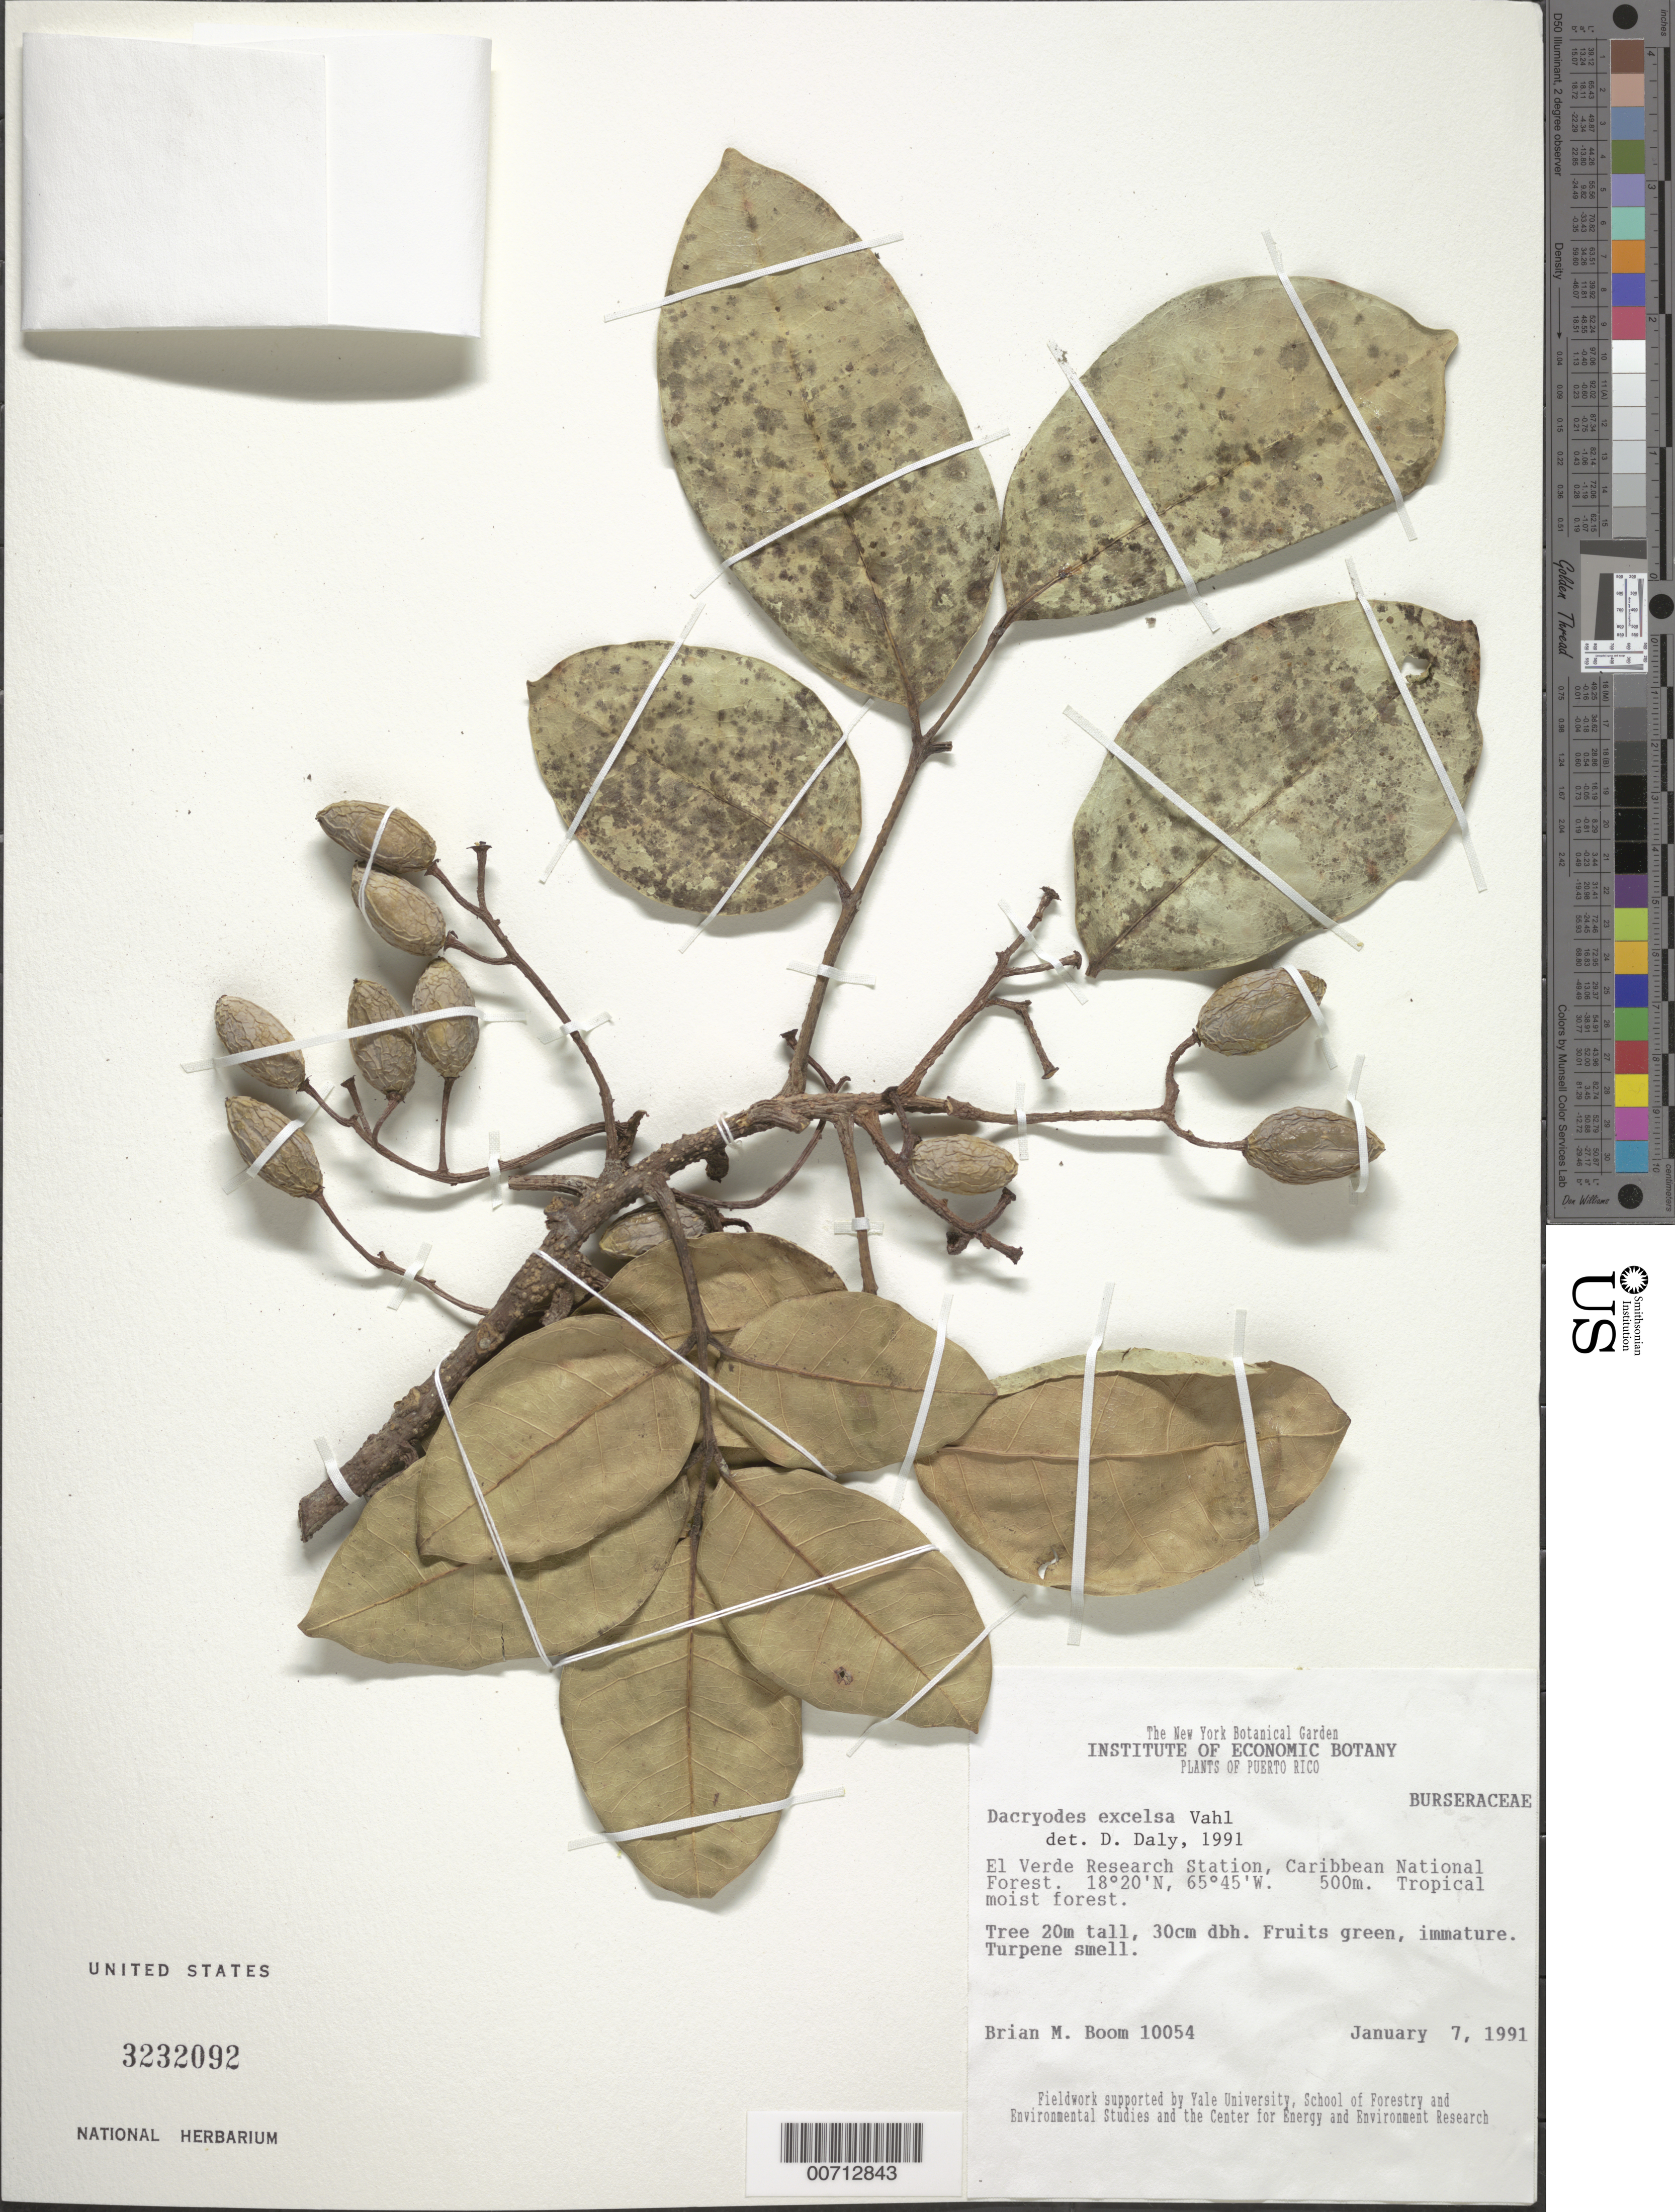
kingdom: Plantae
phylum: Tracheophyta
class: Magnoliopsida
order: Sapindales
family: Burseraceae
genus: Dacryodes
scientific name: Dacryodes excelsa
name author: Vahl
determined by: Daly, D. C.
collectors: B. M. Boom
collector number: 10054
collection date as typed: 07 Jan 1991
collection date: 1991-01-07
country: Puerto Rico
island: Greater Antilles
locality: El Verde Research Station, Carib. Natl. Forest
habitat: Tropical moist forest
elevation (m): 500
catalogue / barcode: US 3232092